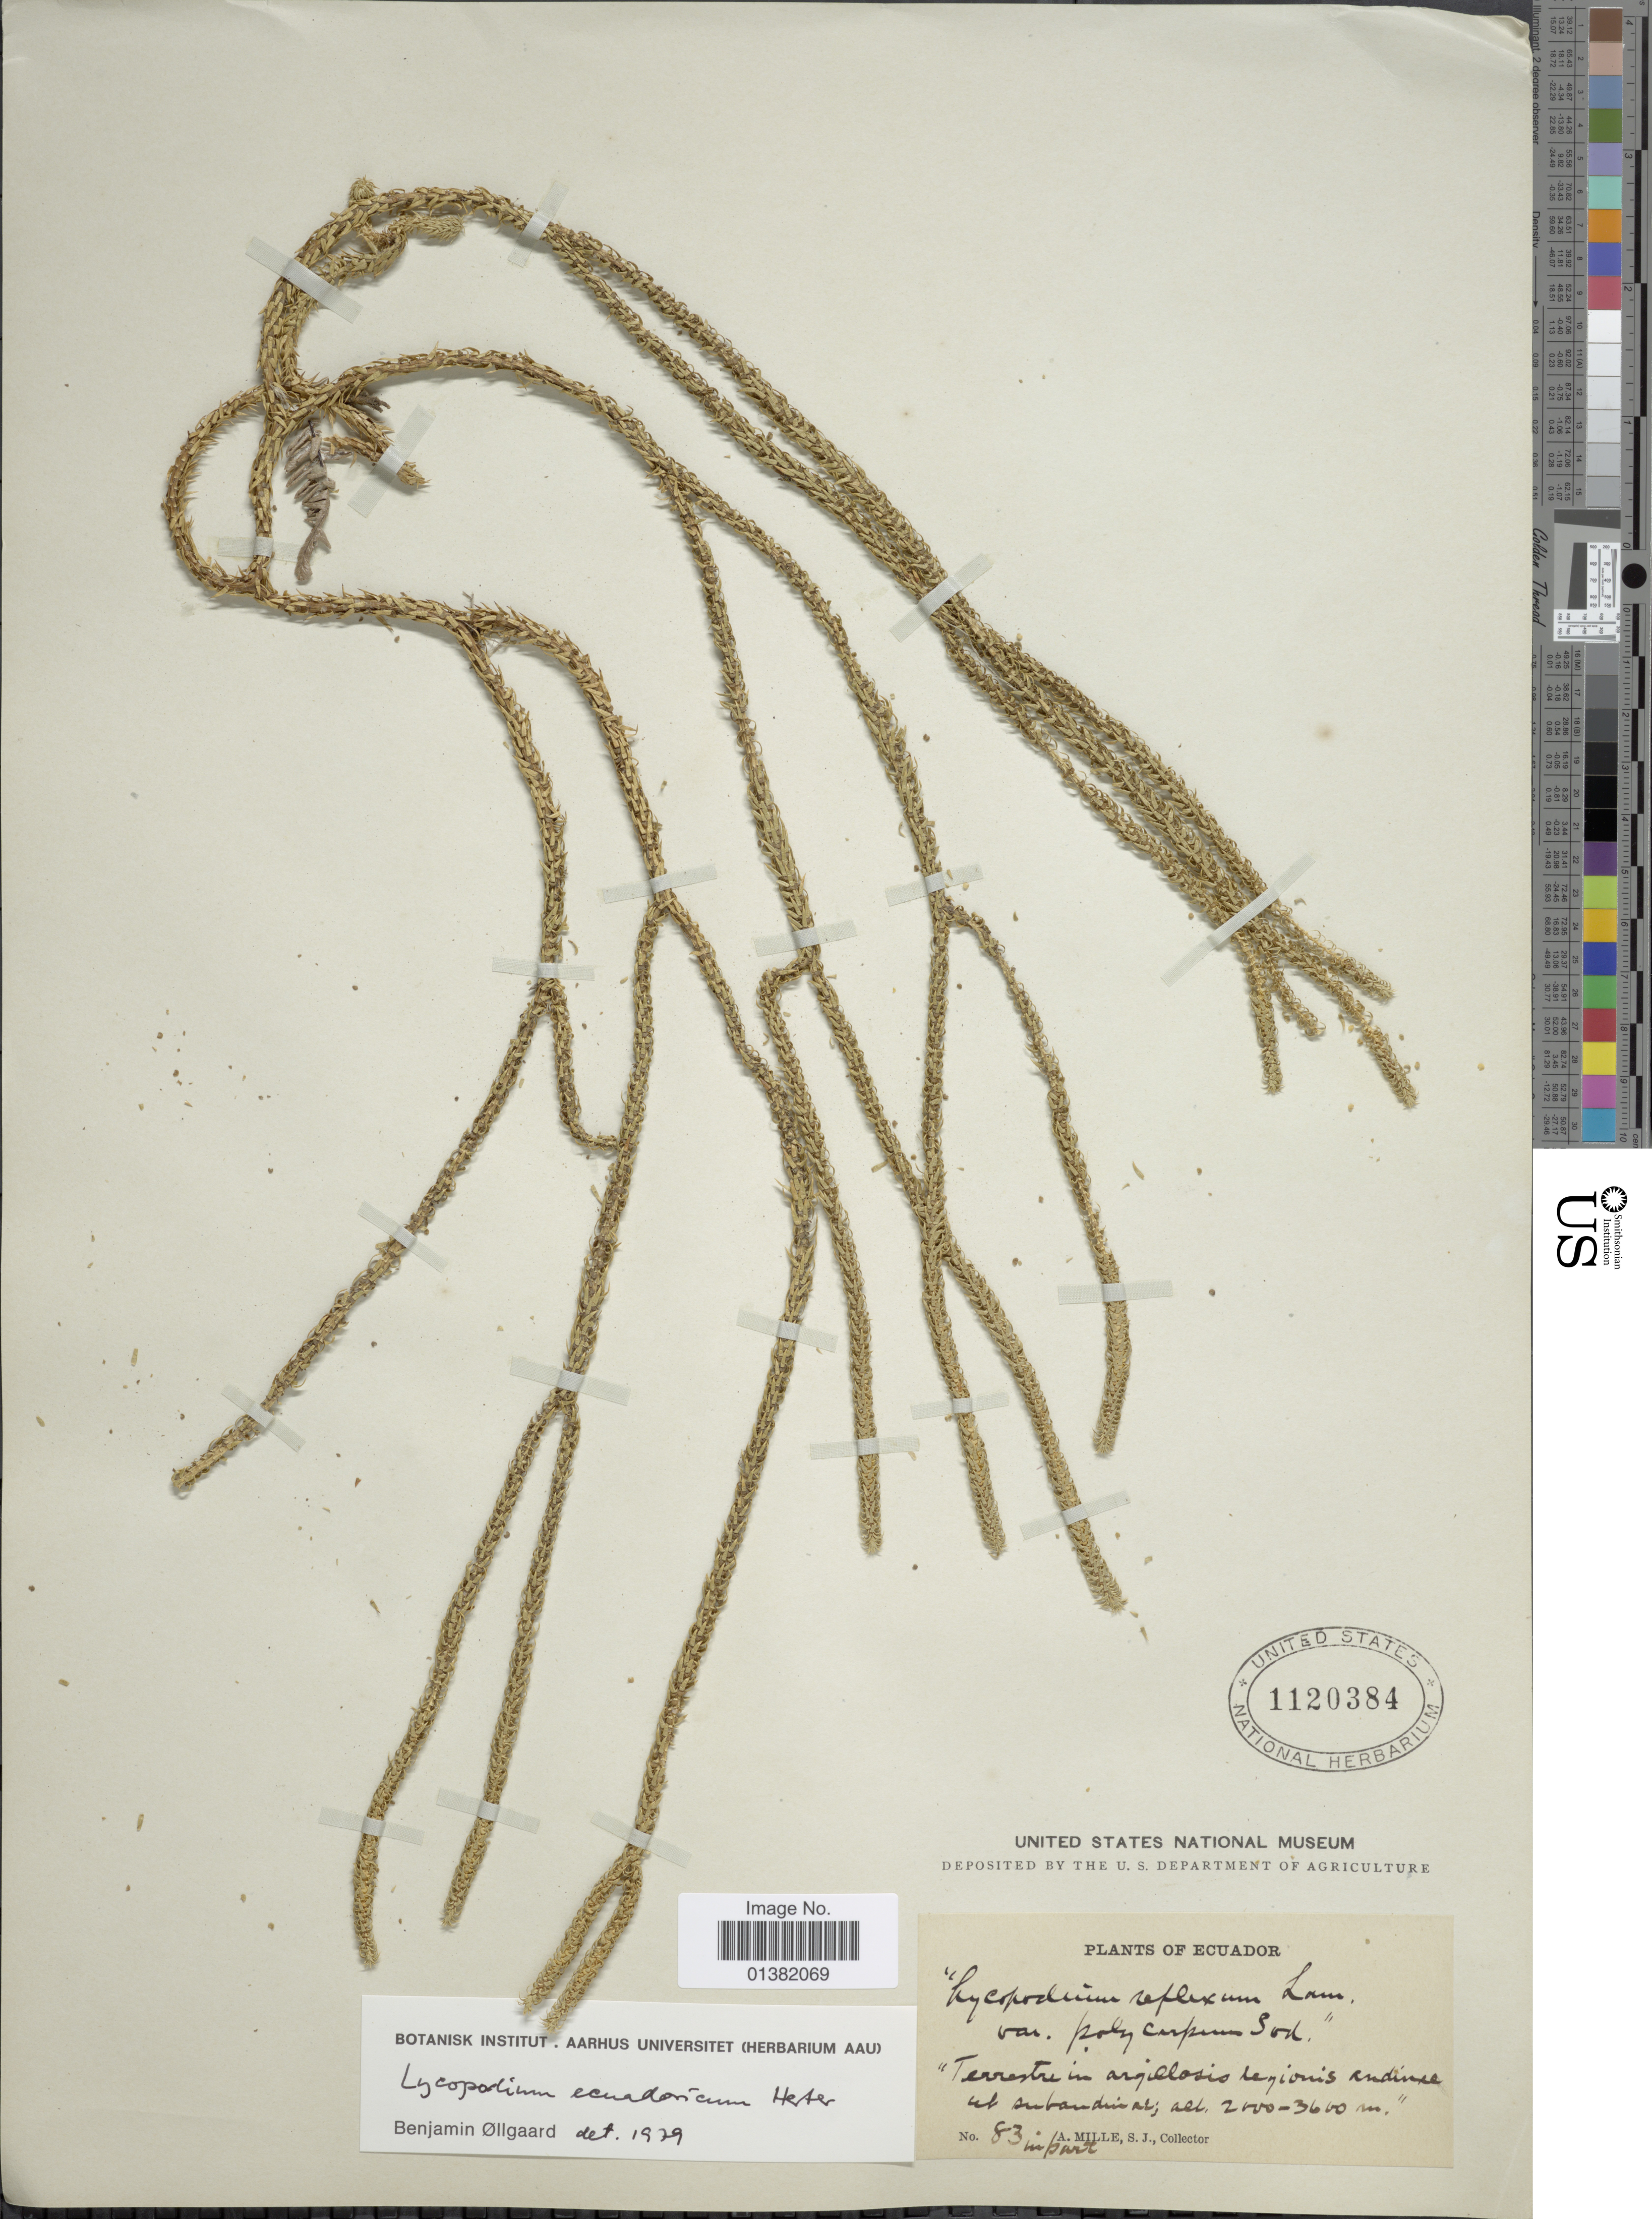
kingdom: Plantae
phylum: Tracheophyta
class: Lycopodiopsida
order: Lycopodiales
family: Lycopodiaceae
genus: Phlegmariurus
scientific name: Phlegmariurus eversus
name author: (Poir.) B. Øllg.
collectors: A. Mille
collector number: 83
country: Ecuador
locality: Terrestre in argillosis regionis andinse ub subandinar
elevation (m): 2000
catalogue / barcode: US 1120384